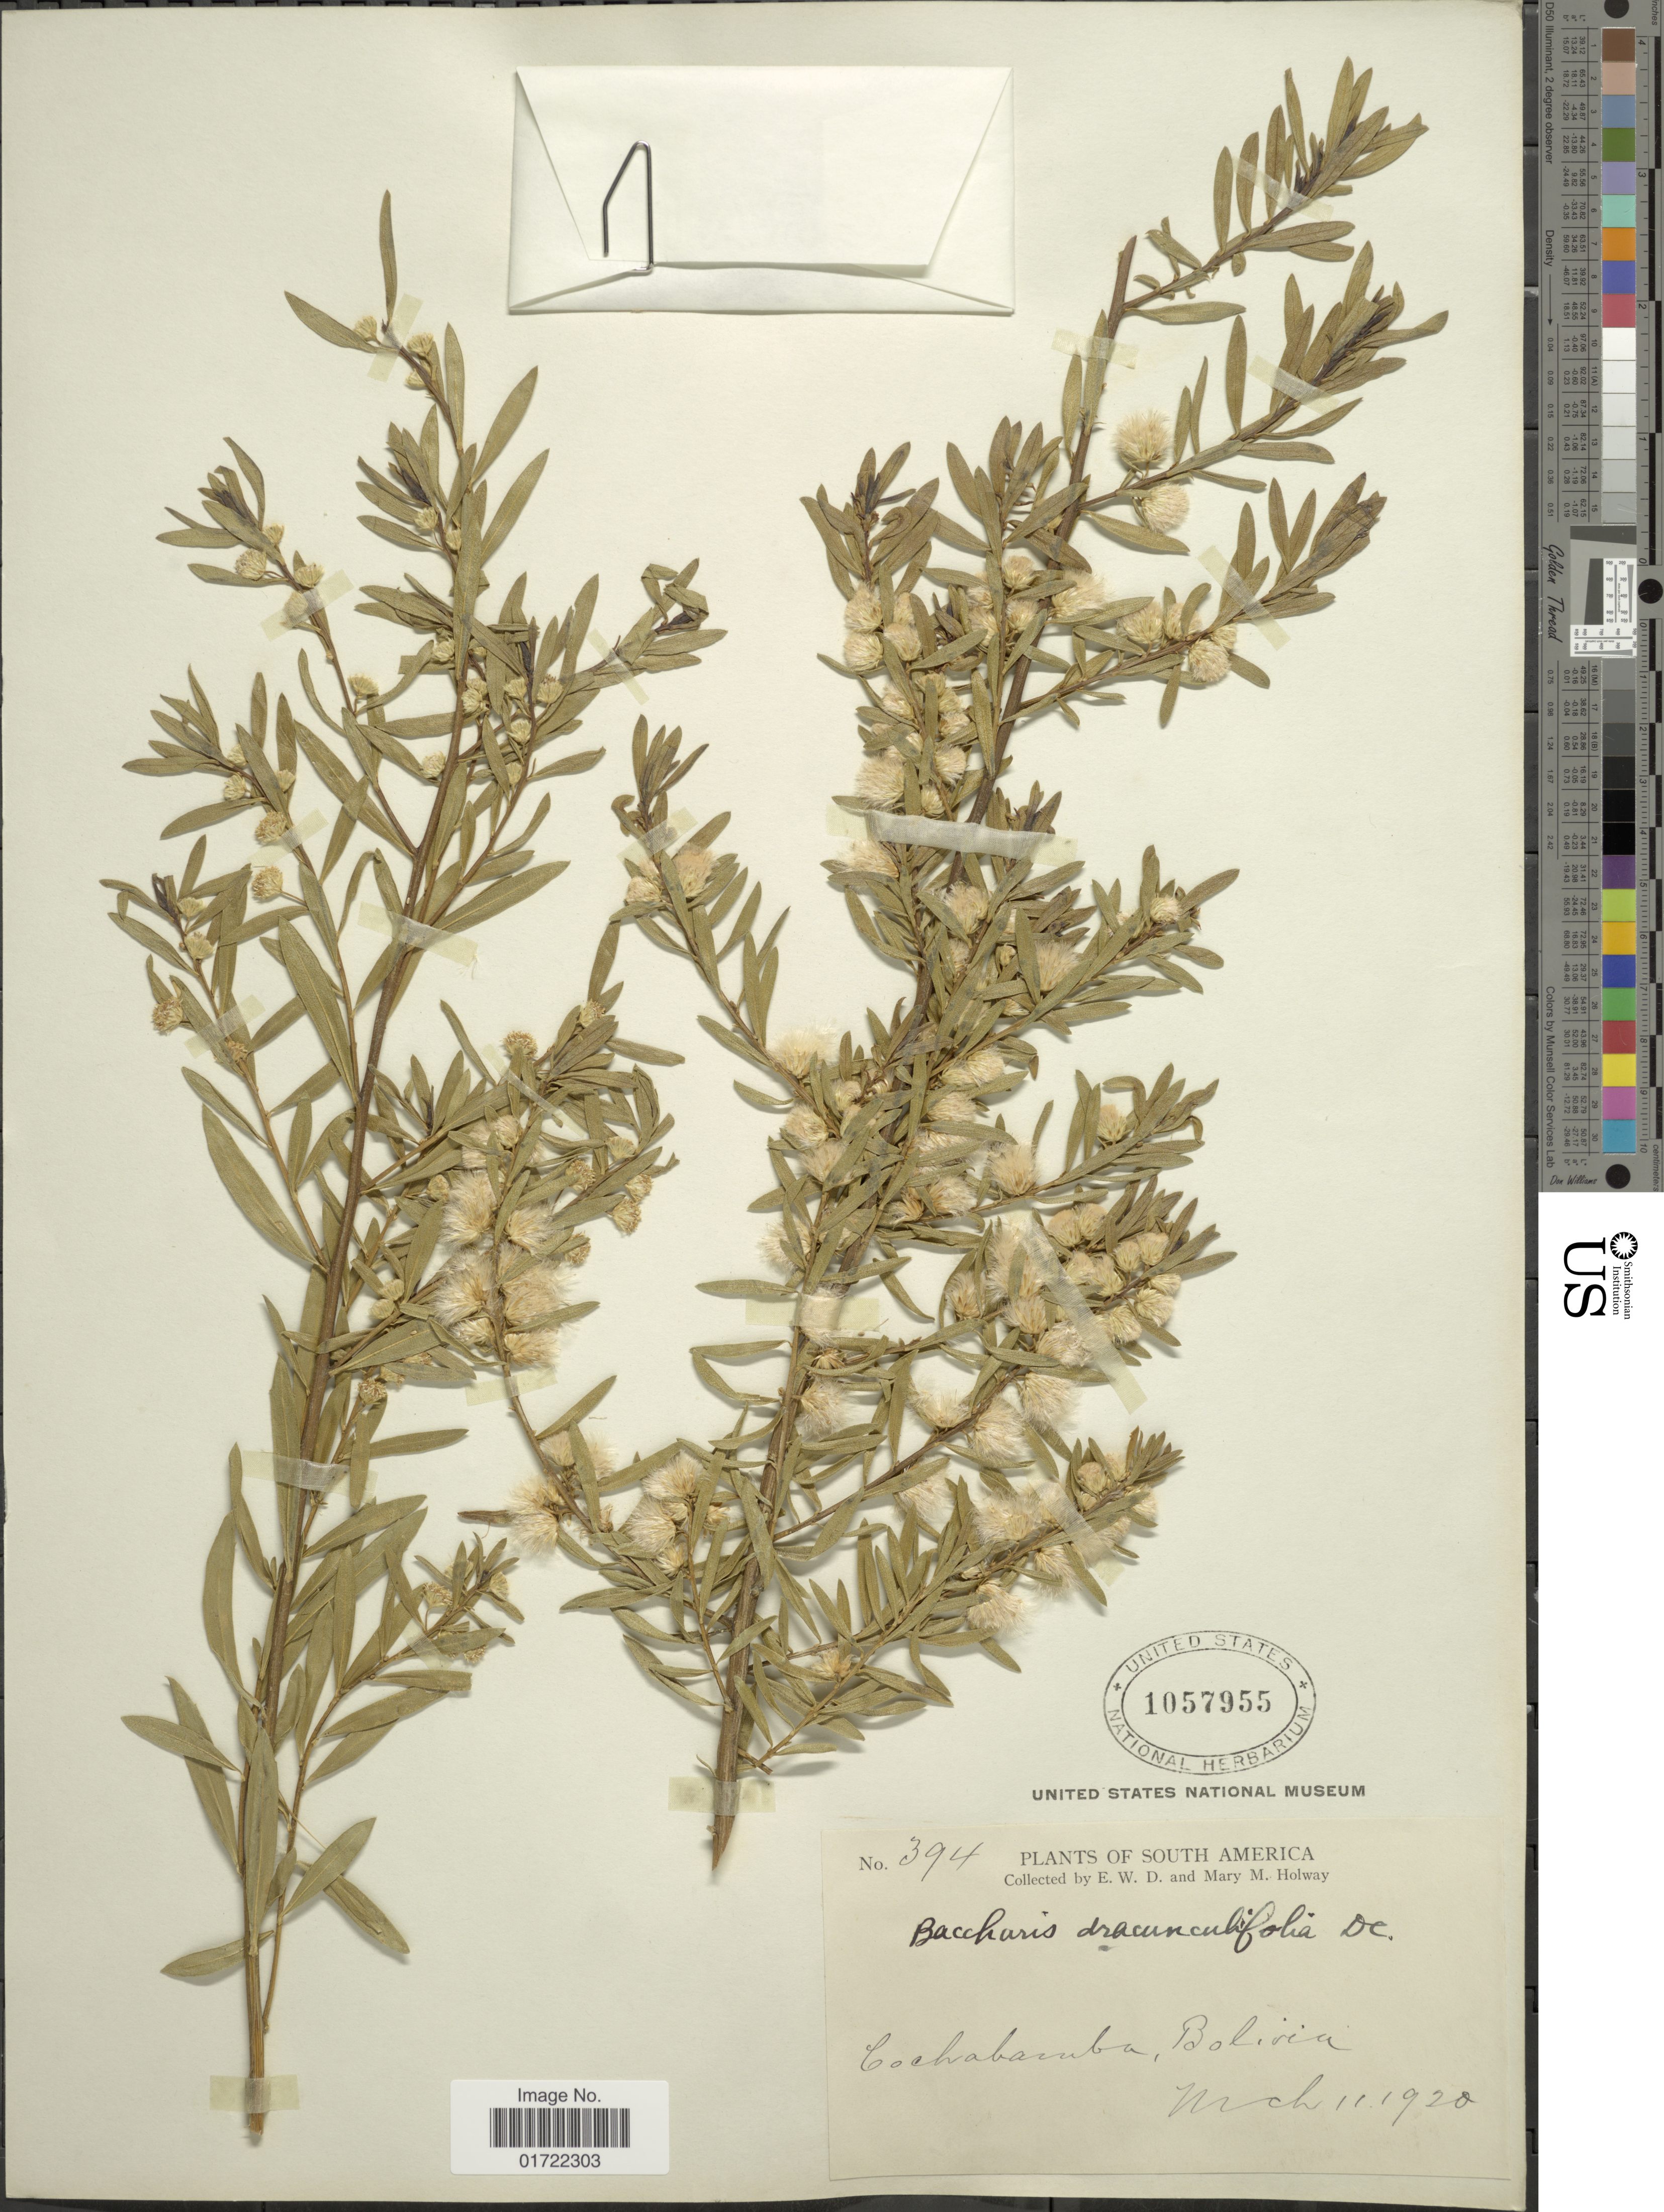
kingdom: Plantae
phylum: Tracheophyta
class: Magnoliopsida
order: Asterales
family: Asteraceae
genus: Baccharis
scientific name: Baccharis dracunculifolia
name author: DC.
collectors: E. W. D. Holway & M. M. Holway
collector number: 394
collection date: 1920-03-11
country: Bolivia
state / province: Cochabamba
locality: South America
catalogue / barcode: US 1057955